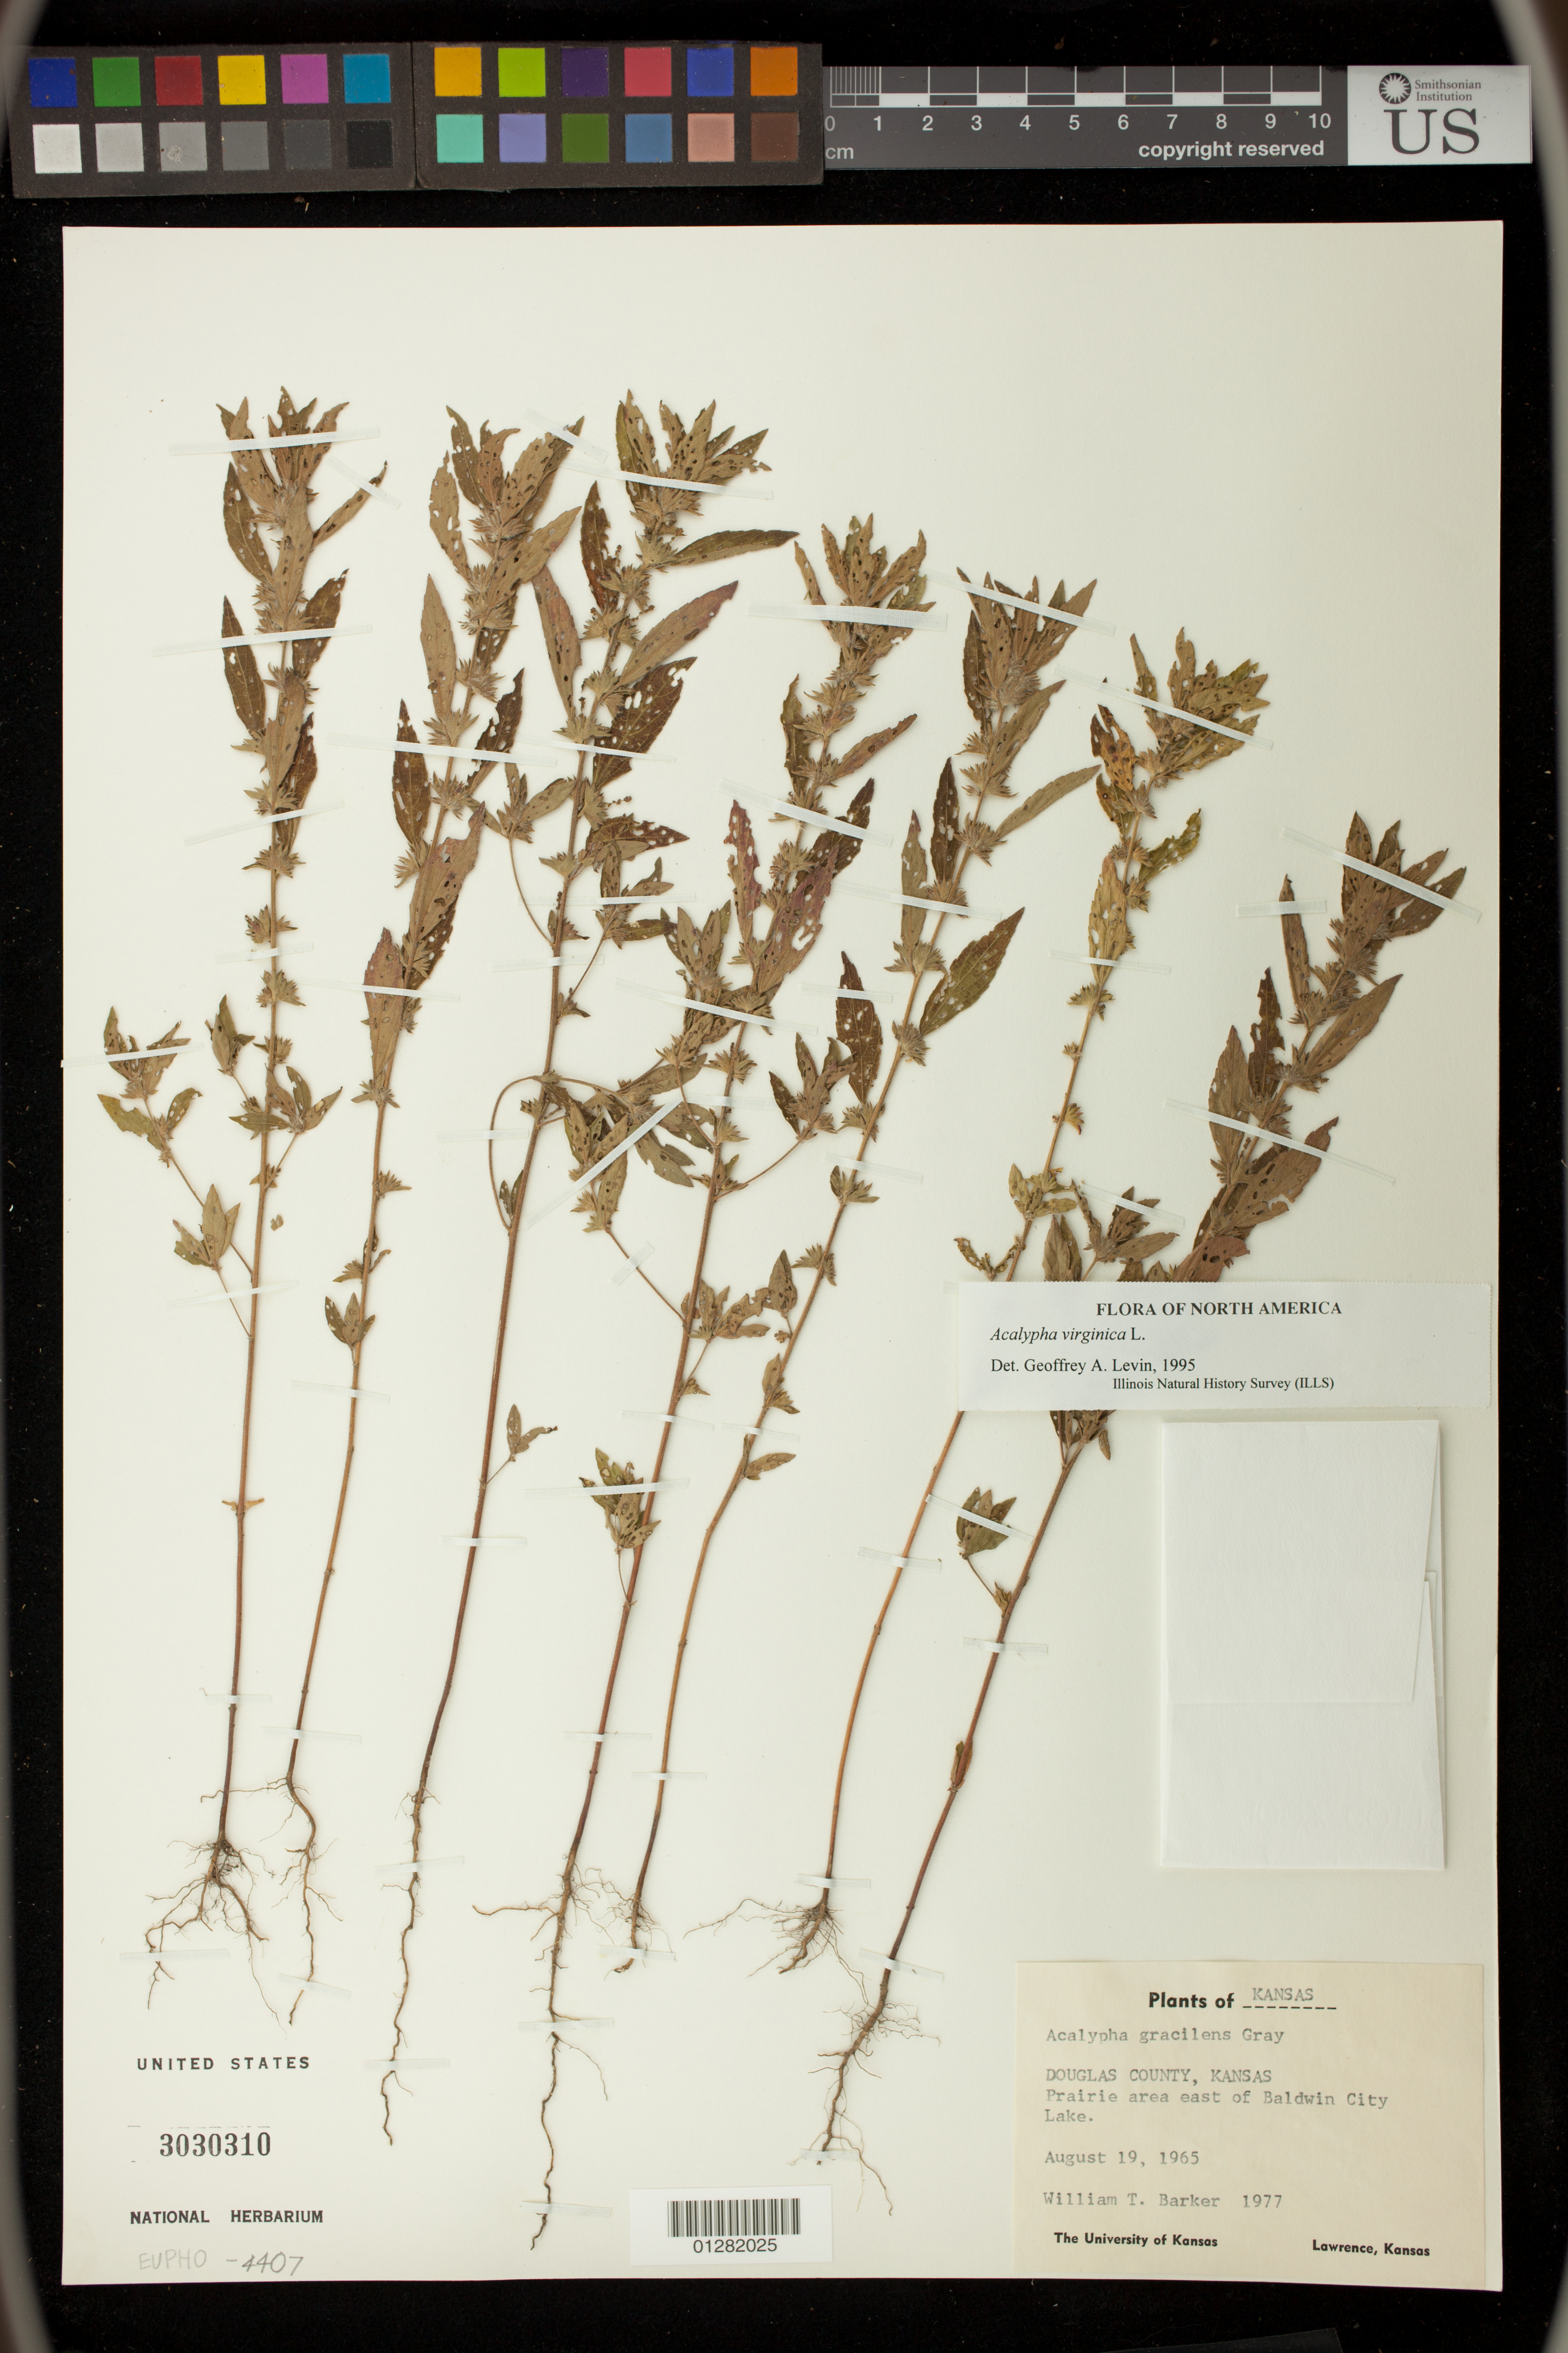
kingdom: Plantae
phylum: Tracheophyta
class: Magnoliopsida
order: Malpighiales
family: Euphorbiaceae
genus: Acalypha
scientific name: Acalypha virginica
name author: L.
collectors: W. T. Barker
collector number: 1977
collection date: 1965-08-19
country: United States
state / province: Kansas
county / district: Douglas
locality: Prairie area east of Baldwin City Lake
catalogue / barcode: US 3030310